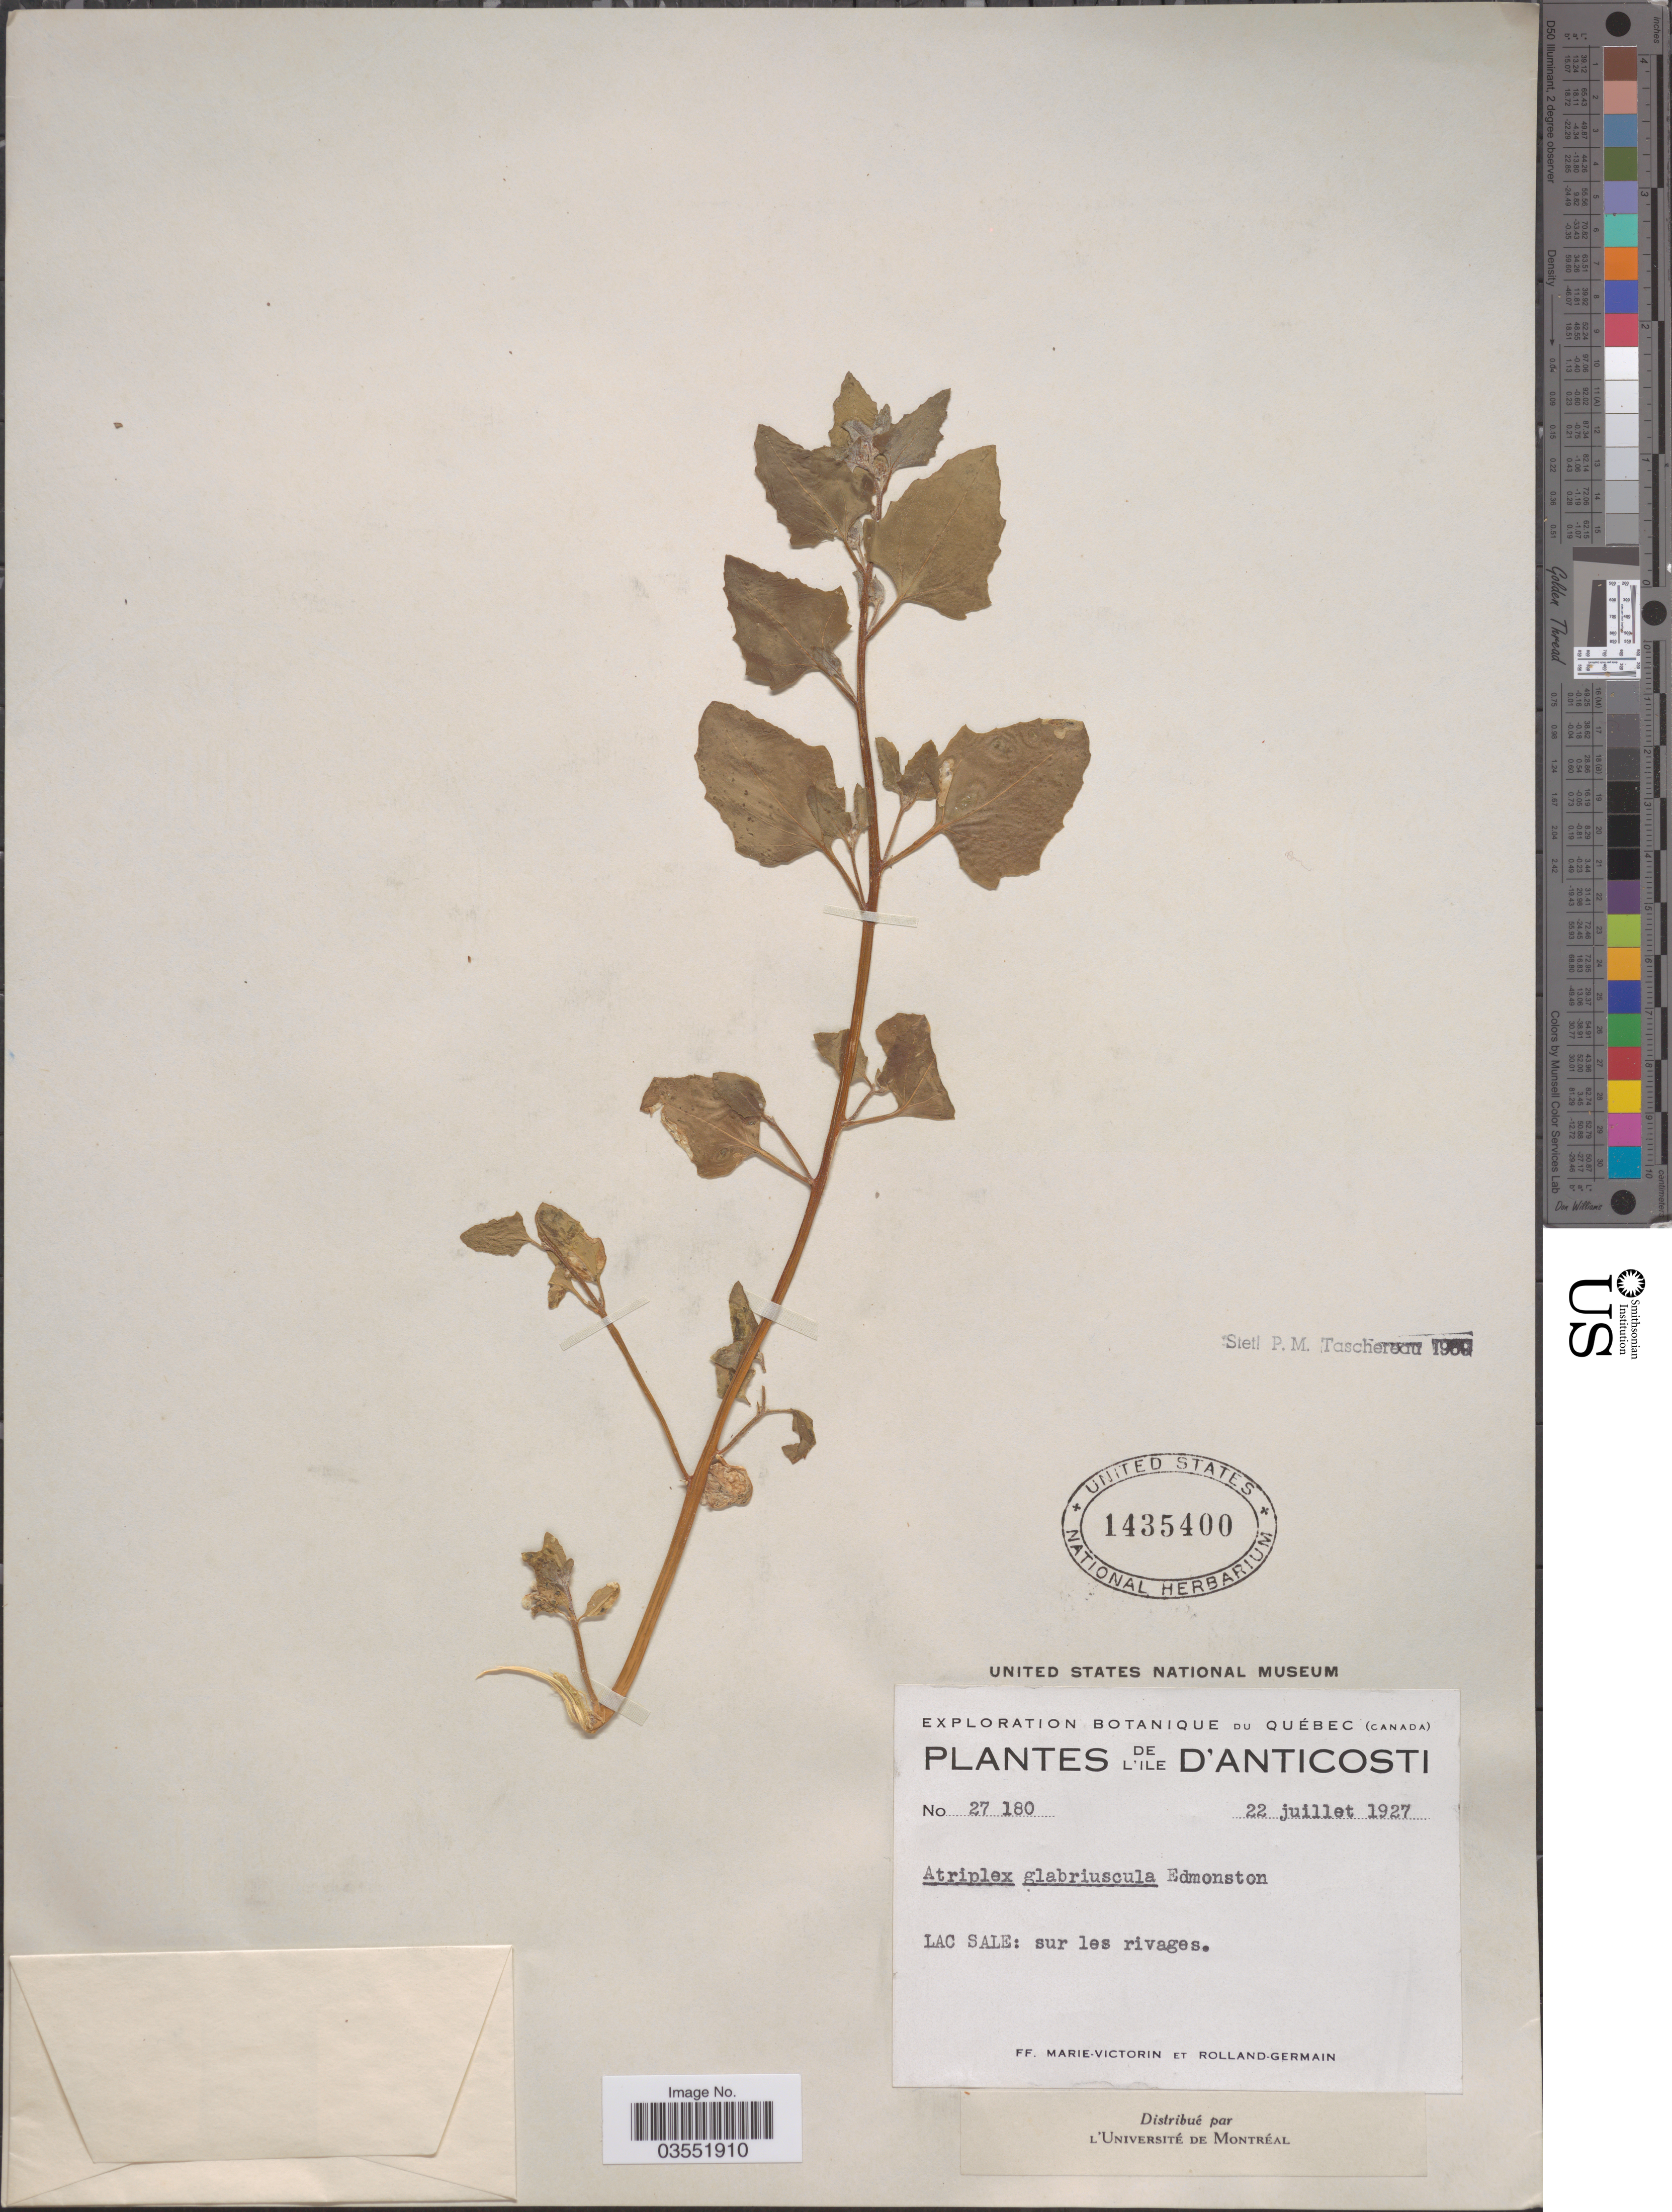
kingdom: Plantae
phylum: Tracheophyta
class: Magnoliopsida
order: Caryophyllales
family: Amaranthaceae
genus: Atriplex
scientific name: Atriplex glabriuscula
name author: Edmondston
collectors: F. Marie-Victorin & Rolland-Germain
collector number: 27180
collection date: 1927-07-22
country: Canada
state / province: Quebec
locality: L'ile D'Anticosti. Lac Sale: sur les rivages.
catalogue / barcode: US 1435400